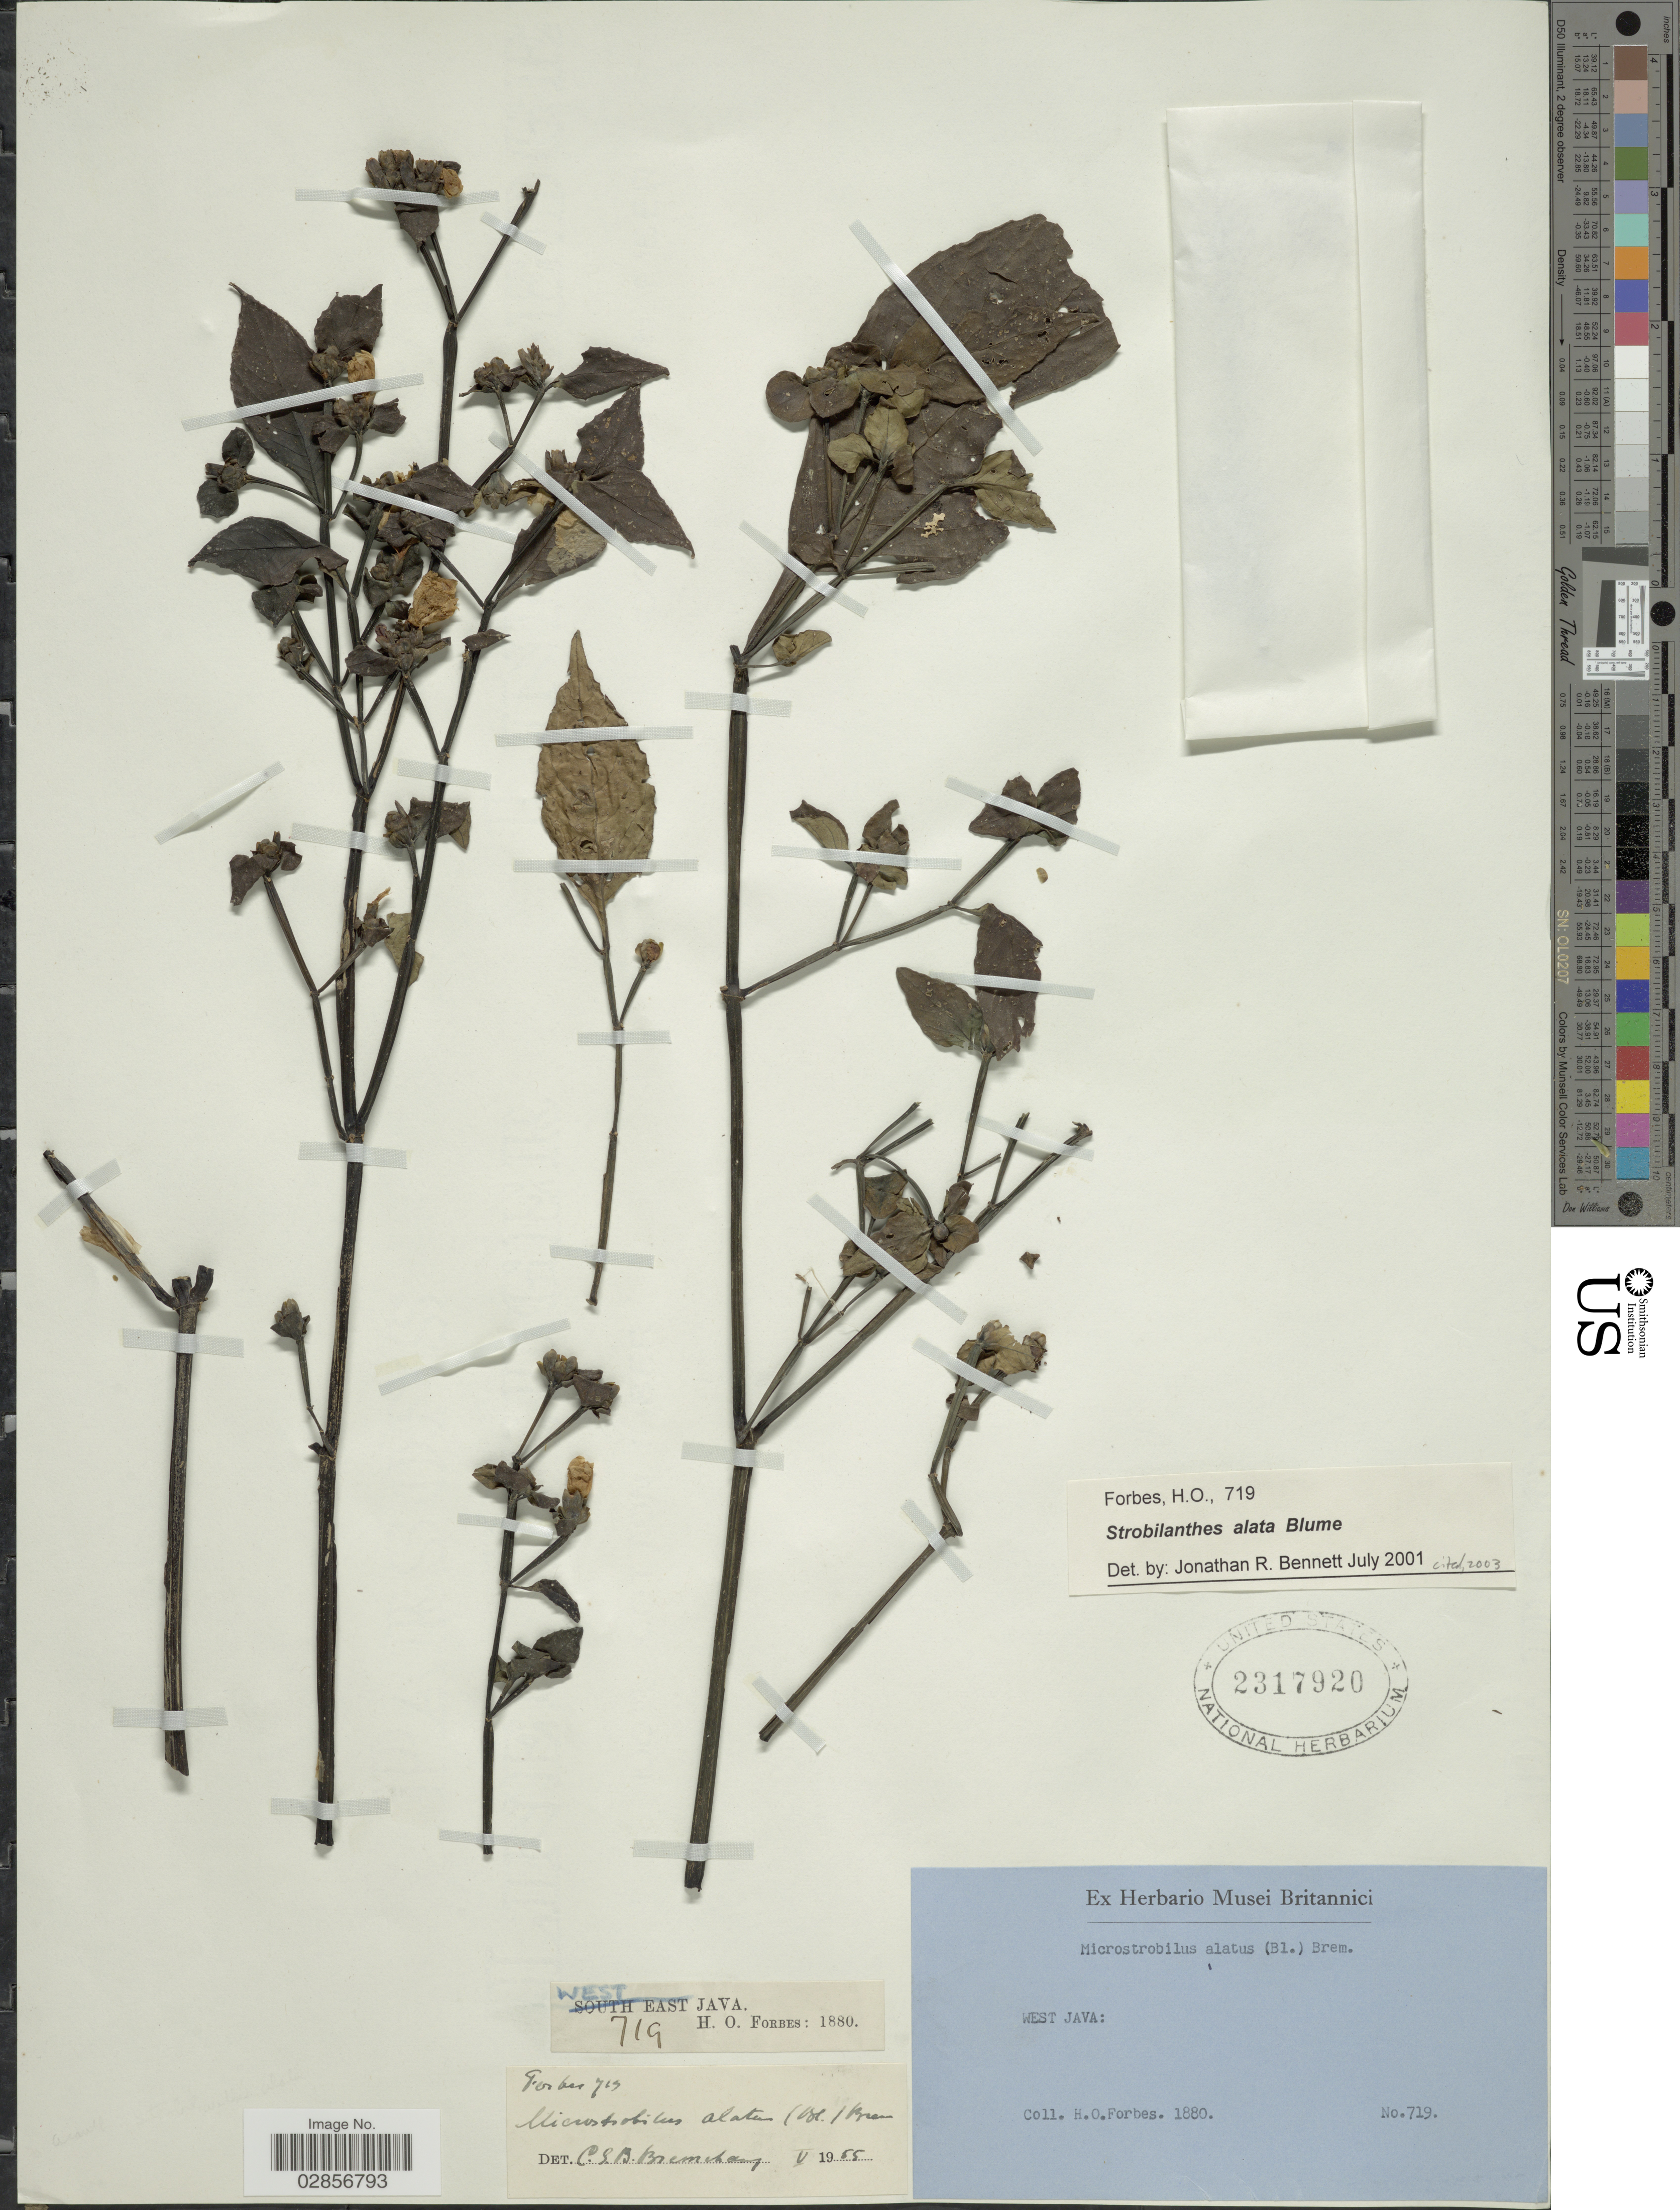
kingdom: Plantae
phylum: Tracheophyta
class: Magnoliopsida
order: Lamiales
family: Acanthaceae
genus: Strobilanthes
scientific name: Strobilanthes alata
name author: (Wall.) Nees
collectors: H. O. Forbes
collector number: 719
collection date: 1880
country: Indonesia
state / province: Java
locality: West Java.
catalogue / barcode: US 2317920